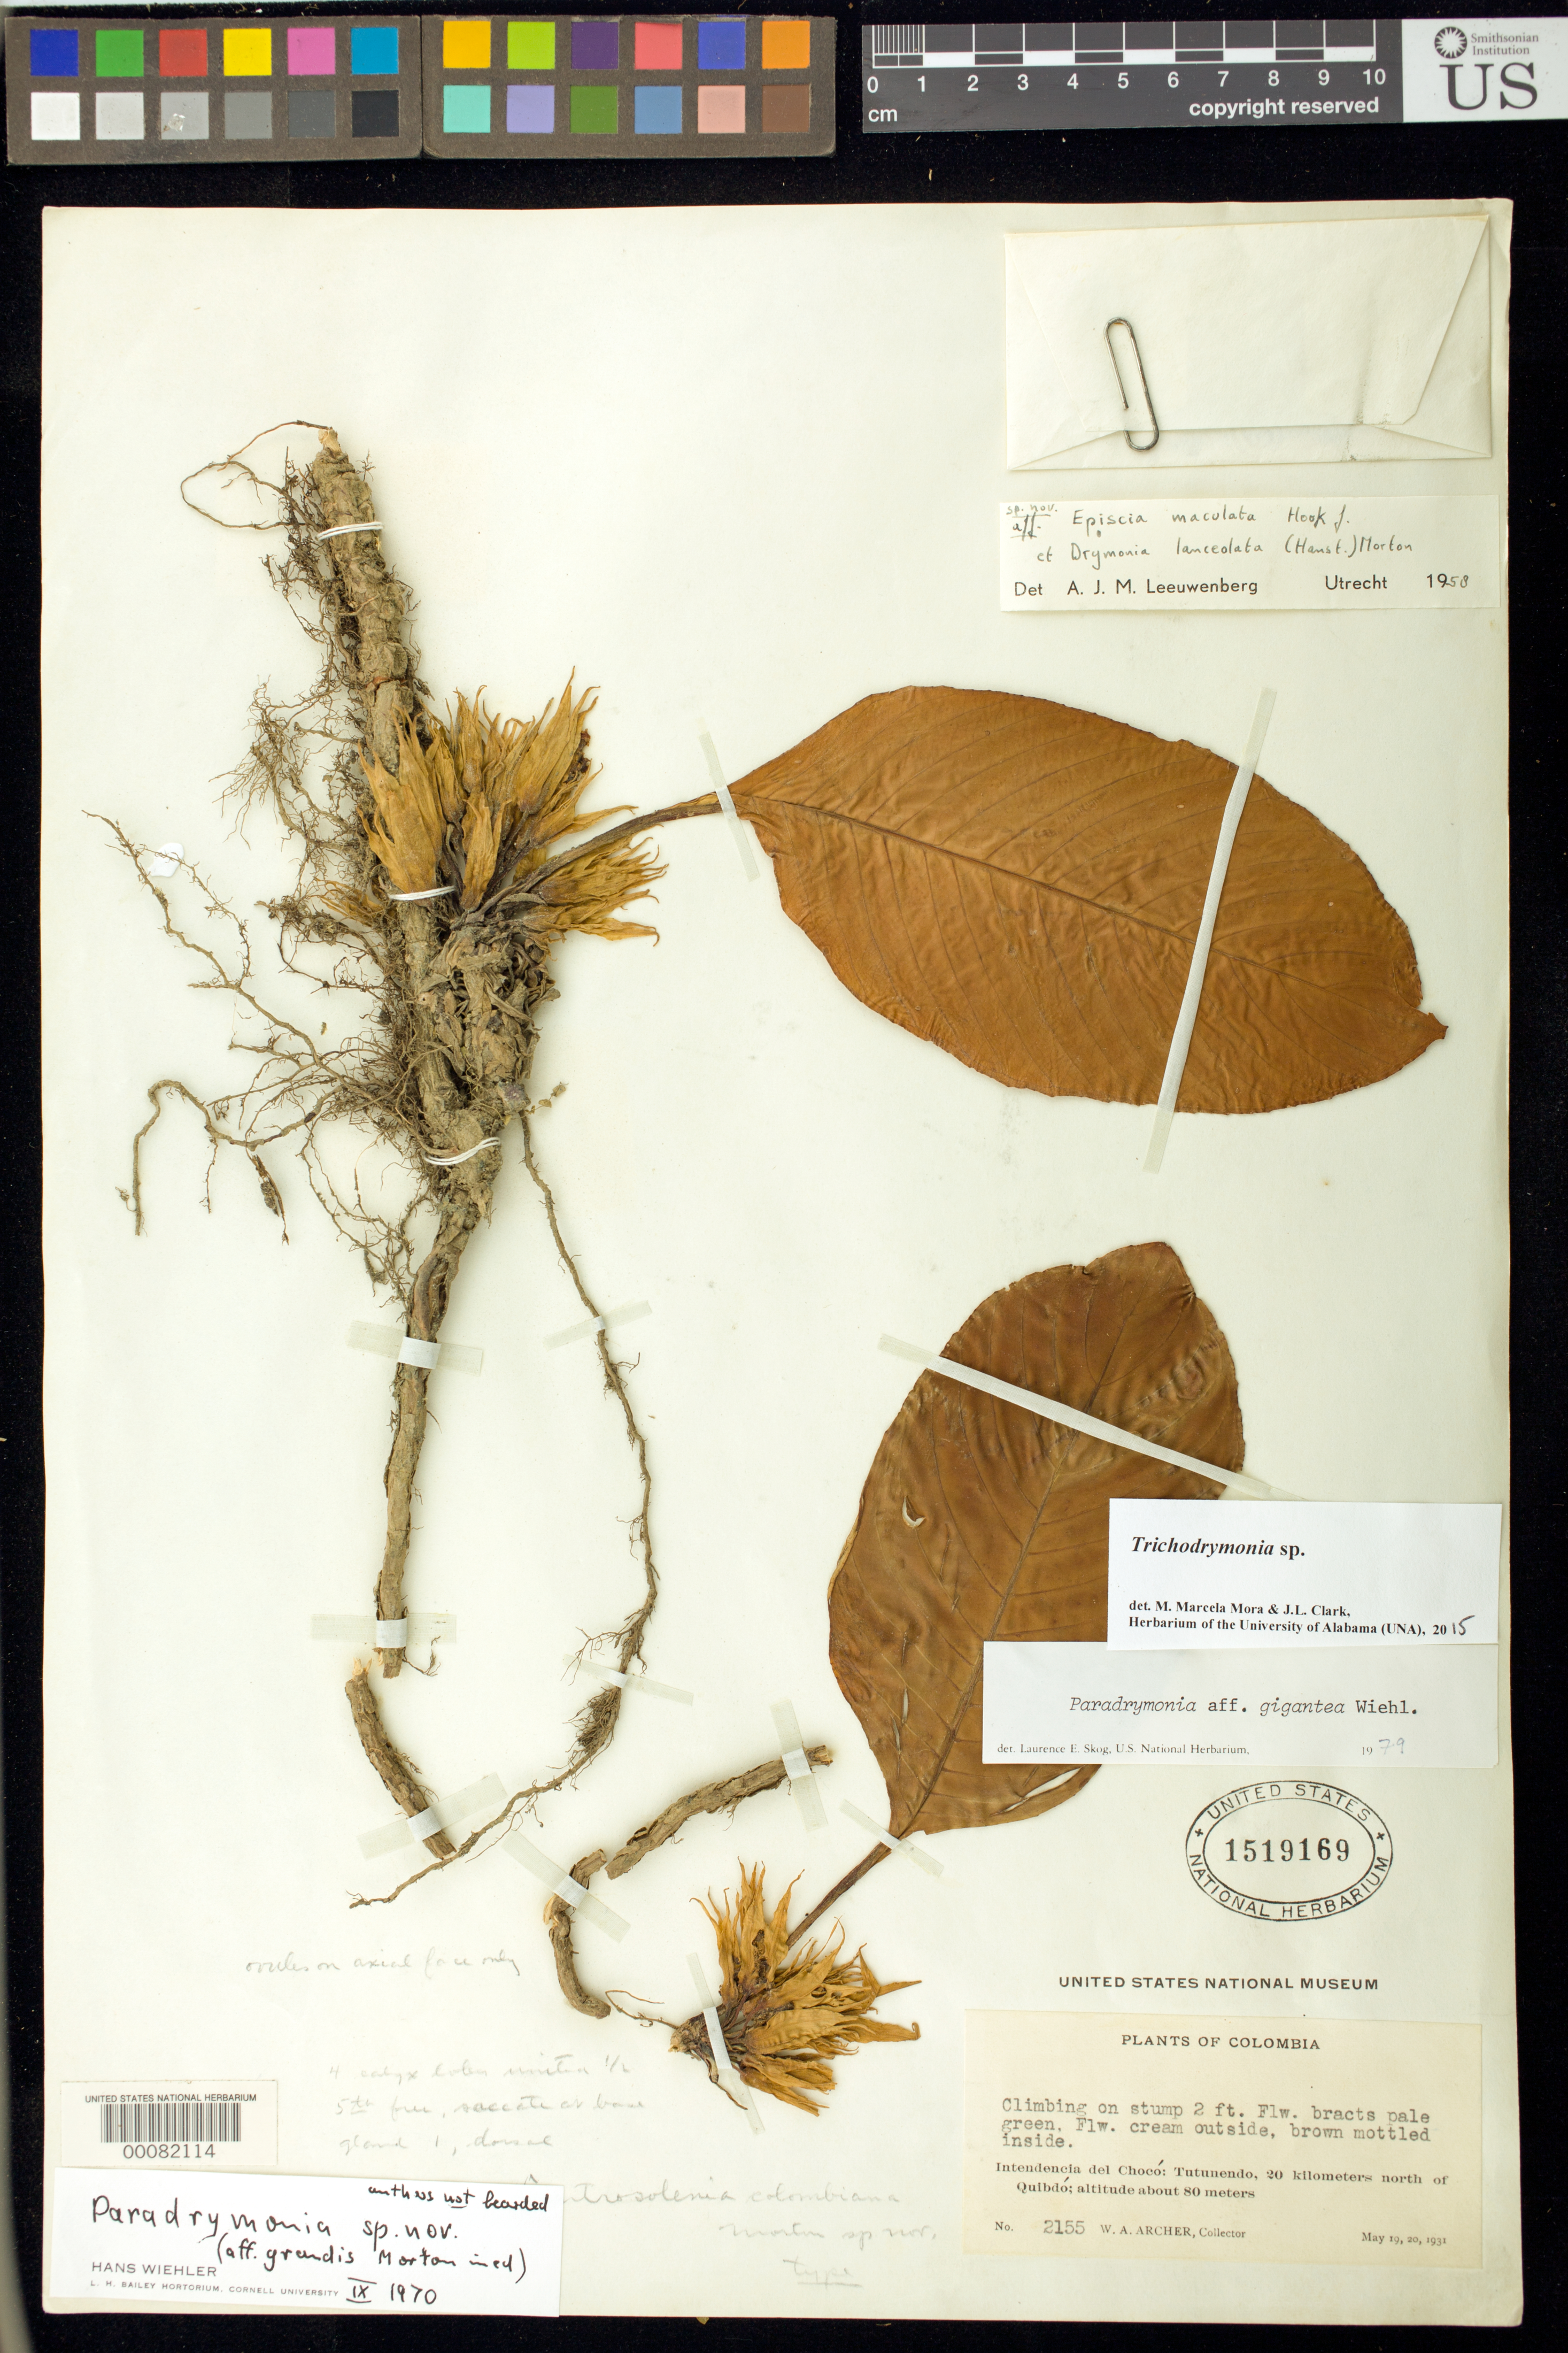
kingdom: Plantae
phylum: Tracheophyta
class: Magnoliopsida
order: Lamiales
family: Gesneriaceae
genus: Trichodrymonia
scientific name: Trichodrymonia sp.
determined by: Mora, M. M.; Clark, J. L.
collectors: A. W. Archer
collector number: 2155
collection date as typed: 19-20 May 1931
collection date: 1931-05-19/1931-05-20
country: Colombia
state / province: Chocó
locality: Tutunendo, 20 km N of Quibdo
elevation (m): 80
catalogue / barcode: US 1519169